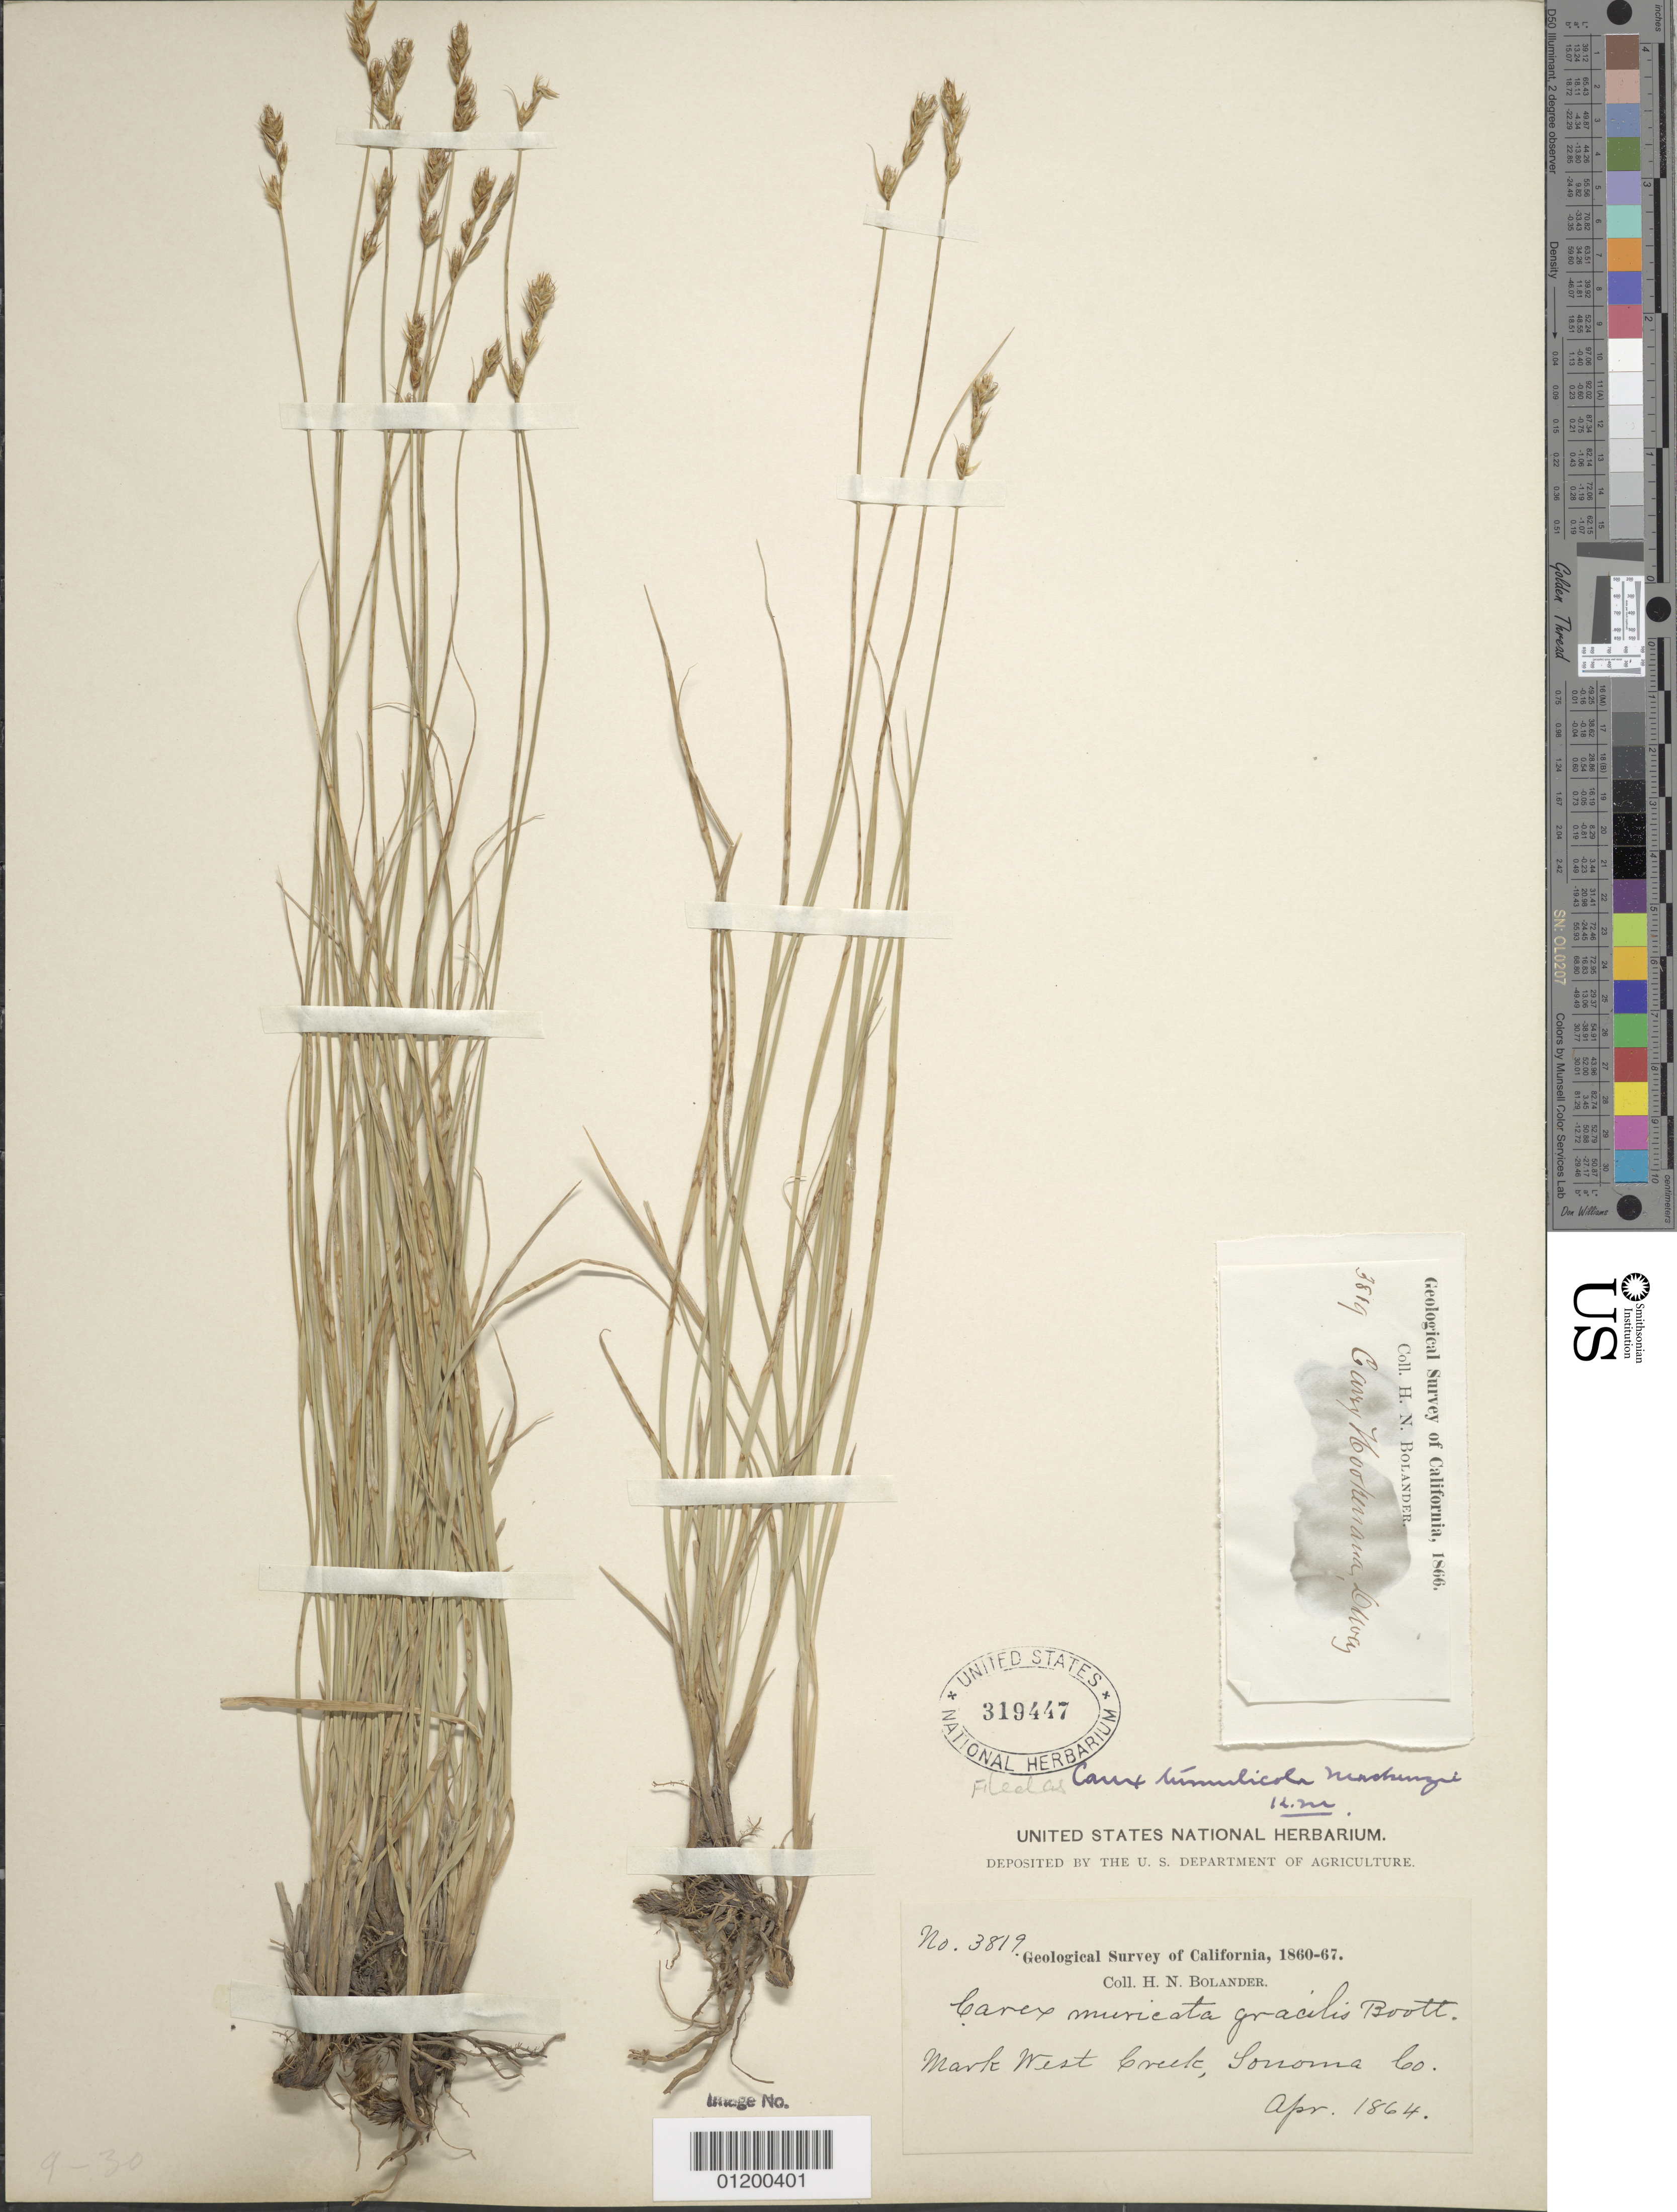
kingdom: Plantae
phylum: Tracheophyta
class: Liliopsida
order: Poales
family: Cyperaceae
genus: Carex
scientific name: Carex tumulicola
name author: Mack.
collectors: H. Bolander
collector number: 3819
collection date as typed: Apr 1864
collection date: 1864-04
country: United States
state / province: California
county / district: Sonoma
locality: Mark West Creek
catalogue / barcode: US 319447